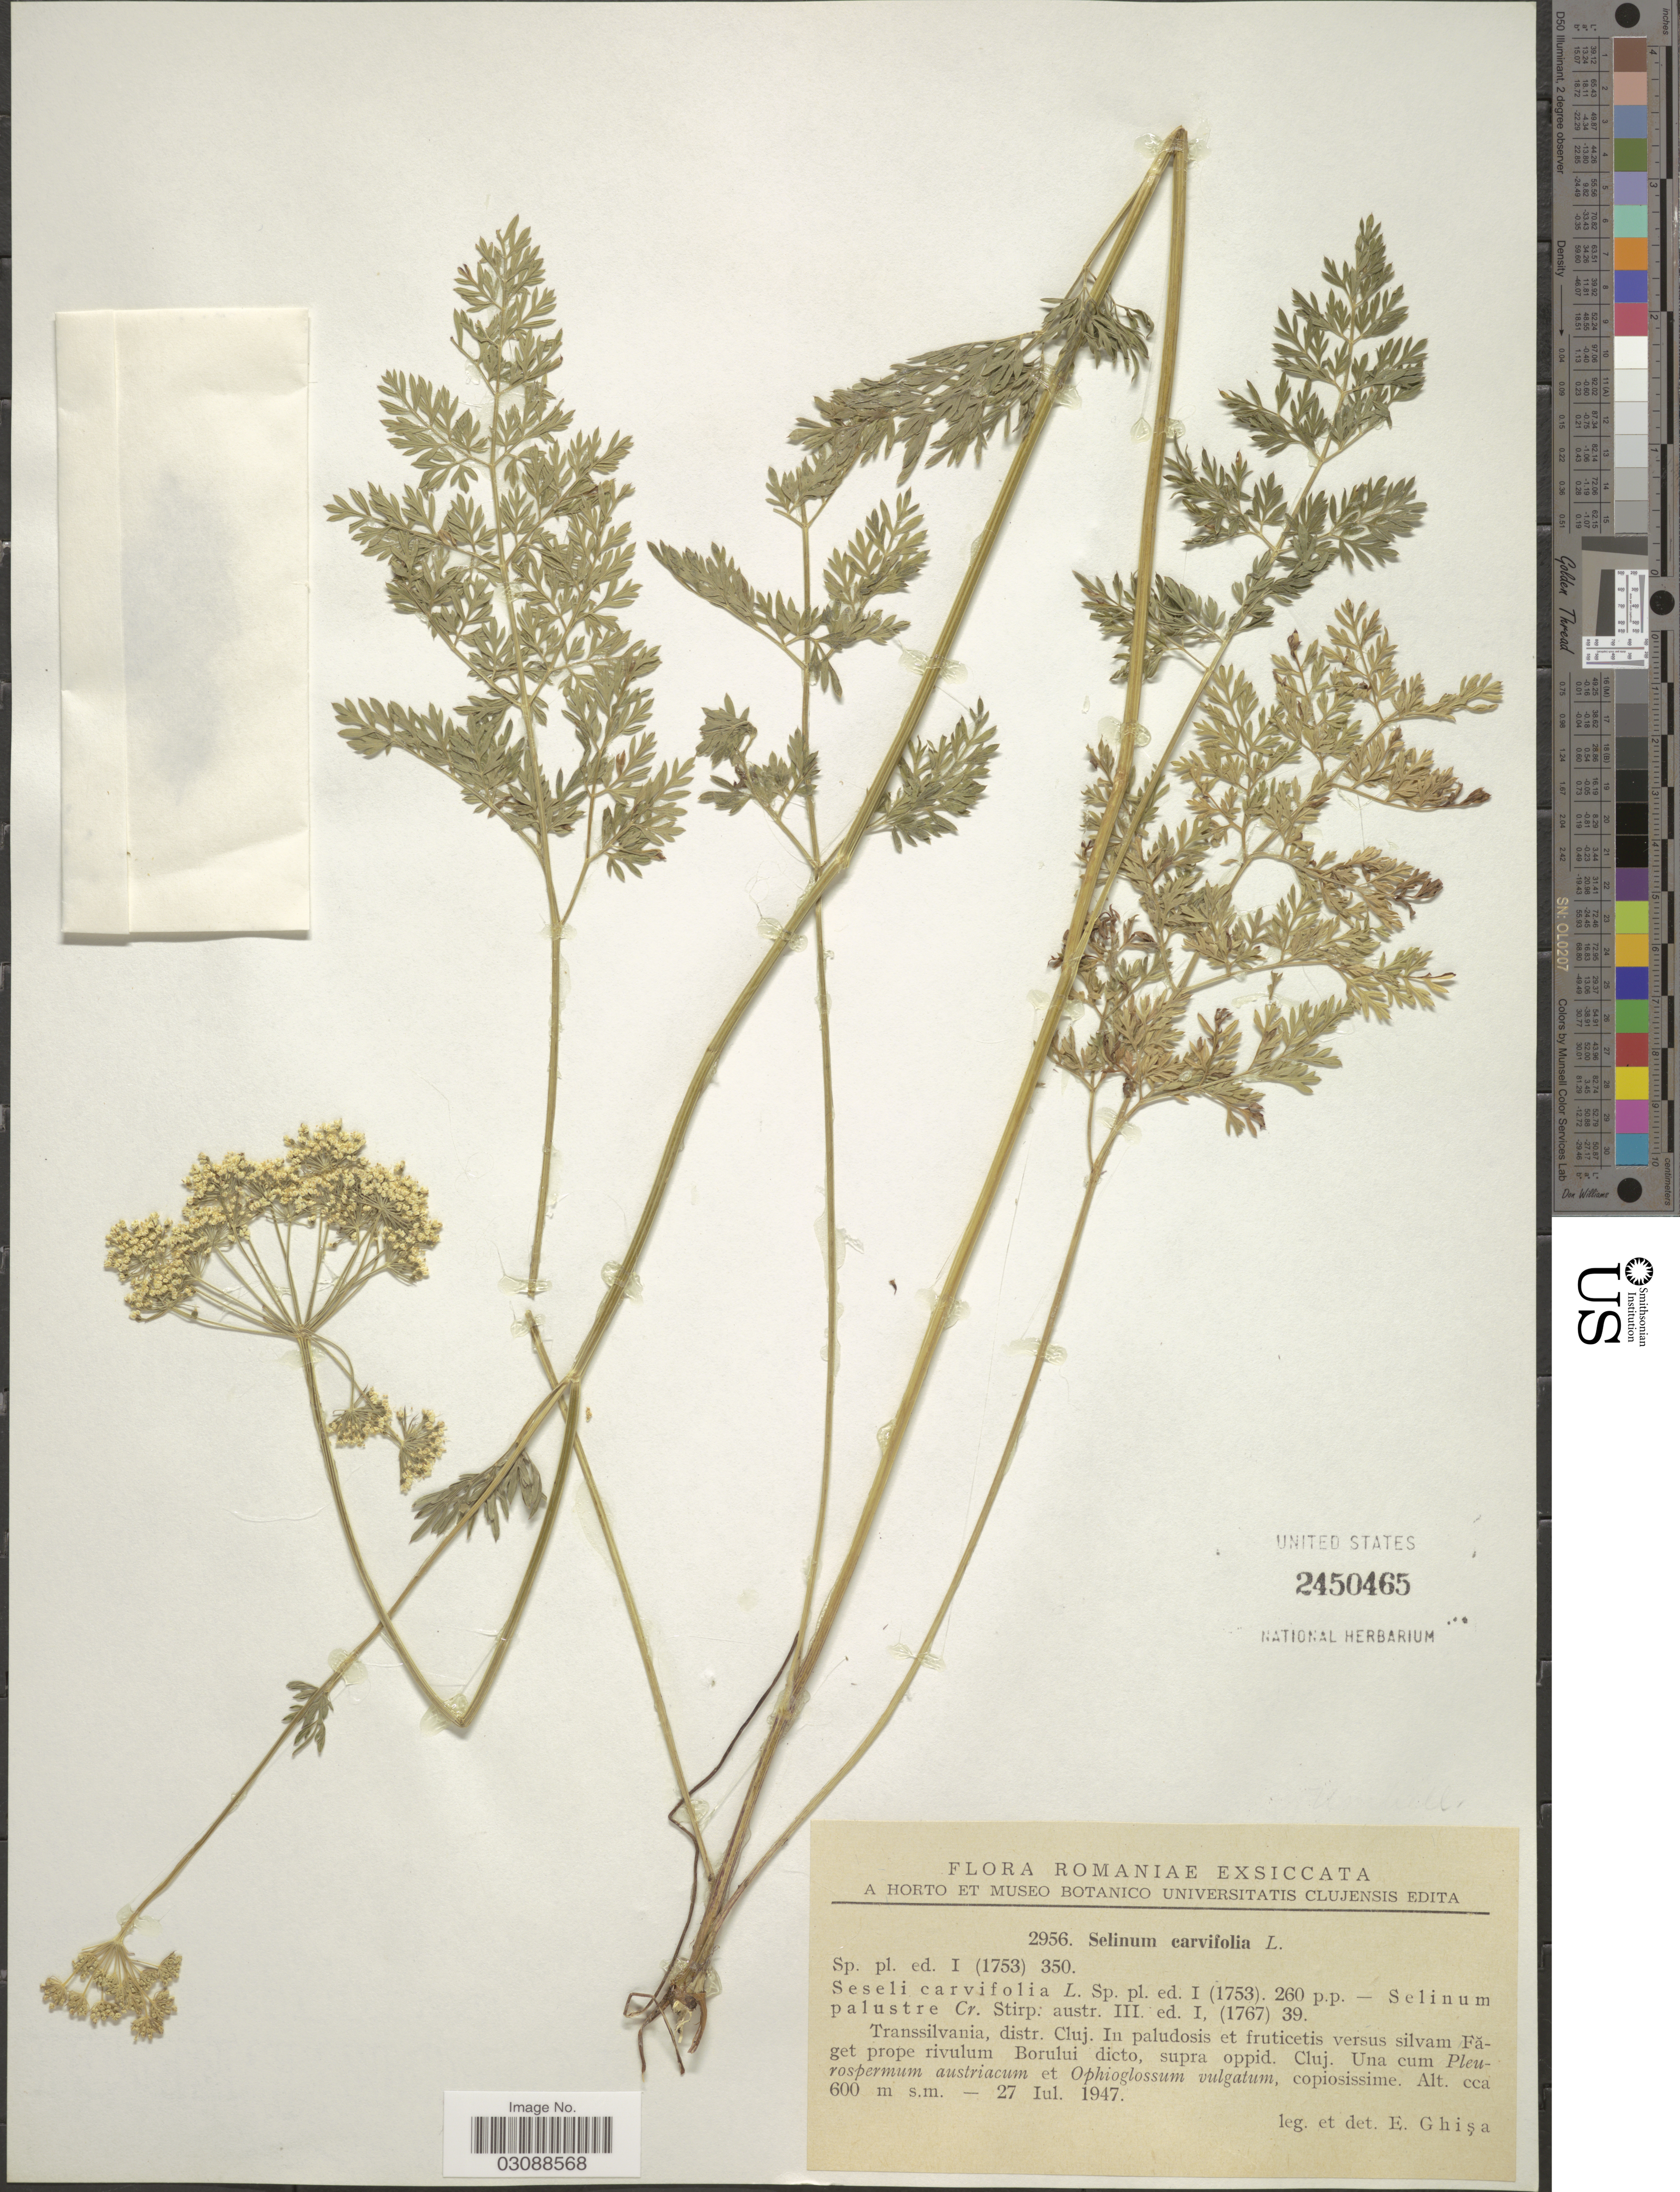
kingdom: Plantae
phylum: Tracheophyta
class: Magnoliopsida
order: Apiales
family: Apiaceae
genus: Selinum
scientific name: Selinum carvifolia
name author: (L.) L.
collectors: E. Ghisa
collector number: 2956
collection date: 1947-07-27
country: Romania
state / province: Cluj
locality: Transsilvania, distr. Cluj. In paludosis et fruticetis versus silvam Făget prope rivulum Borului dicto, supra oppid. Cluj.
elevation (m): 600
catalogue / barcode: US 2450465